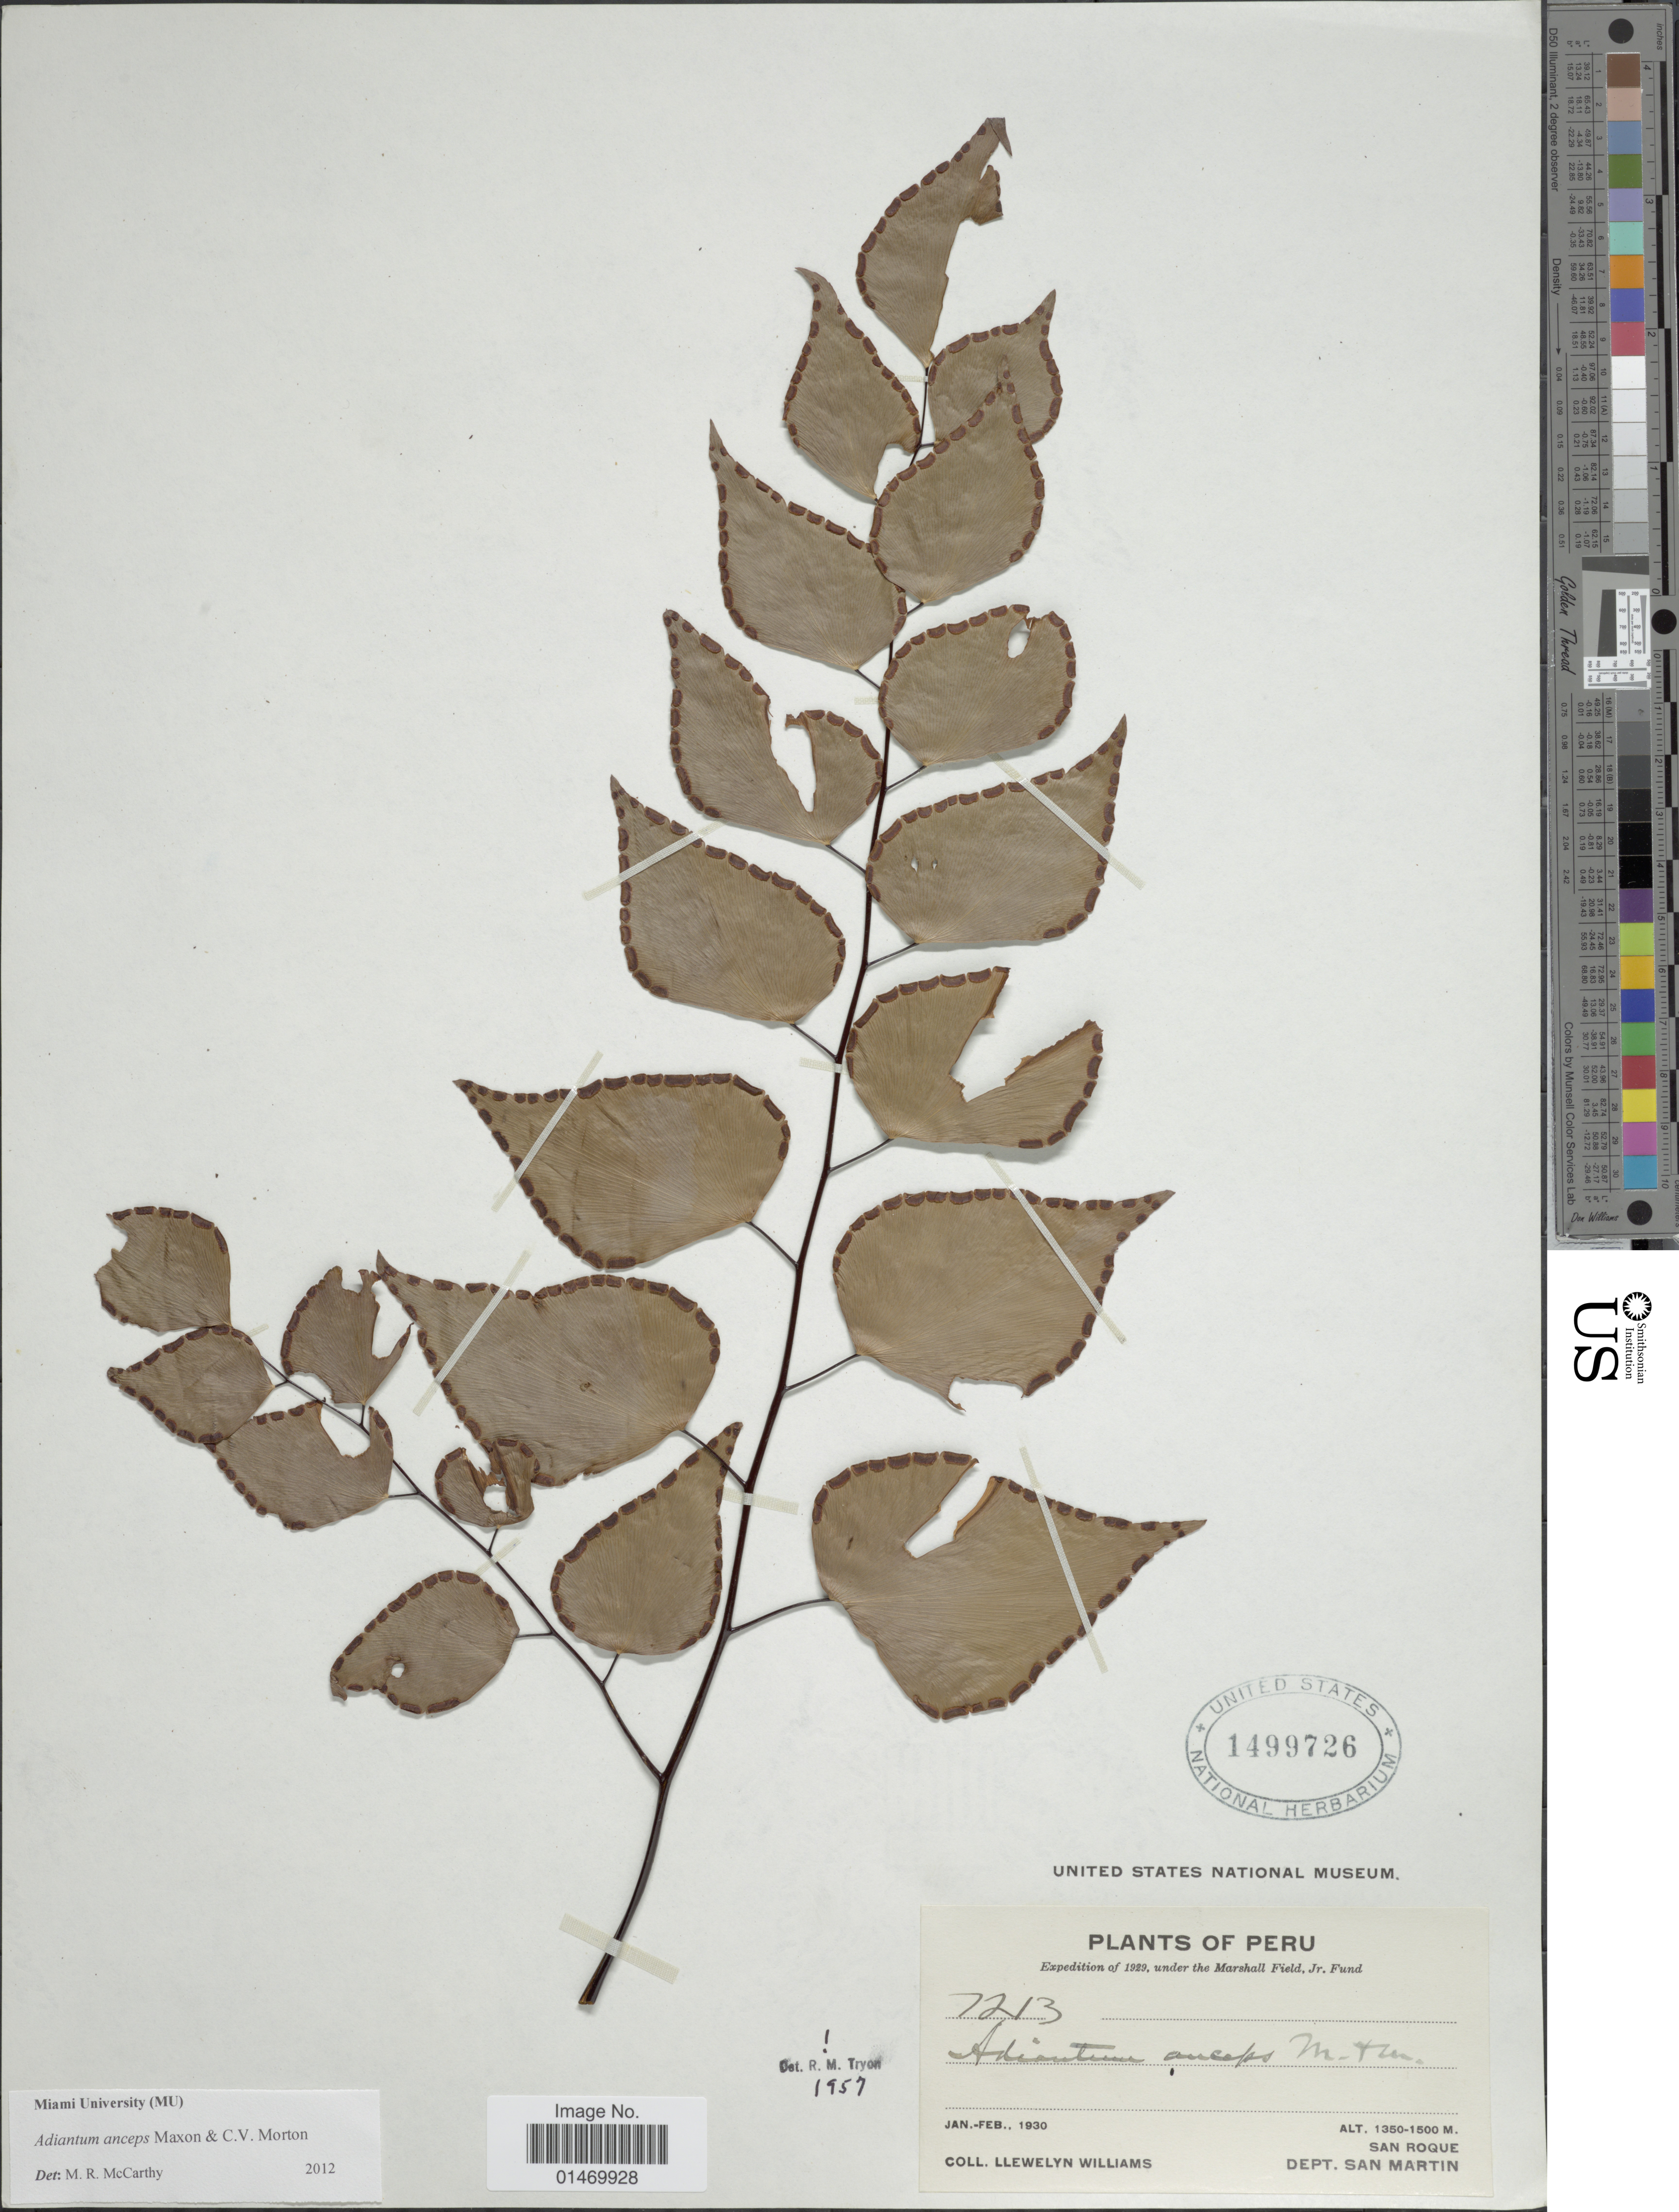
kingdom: Plantae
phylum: Tracheophyta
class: Polypodiopsida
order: Polypodiales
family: Pteridaceae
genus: Adiantum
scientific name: Adiantum anceps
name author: Maxon & C.V. Morton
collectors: Ll. Williams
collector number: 1213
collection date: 1930-01/1930-02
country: Peru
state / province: San Martín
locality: Peru, San Roque.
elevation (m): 1350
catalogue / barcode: US 1499726